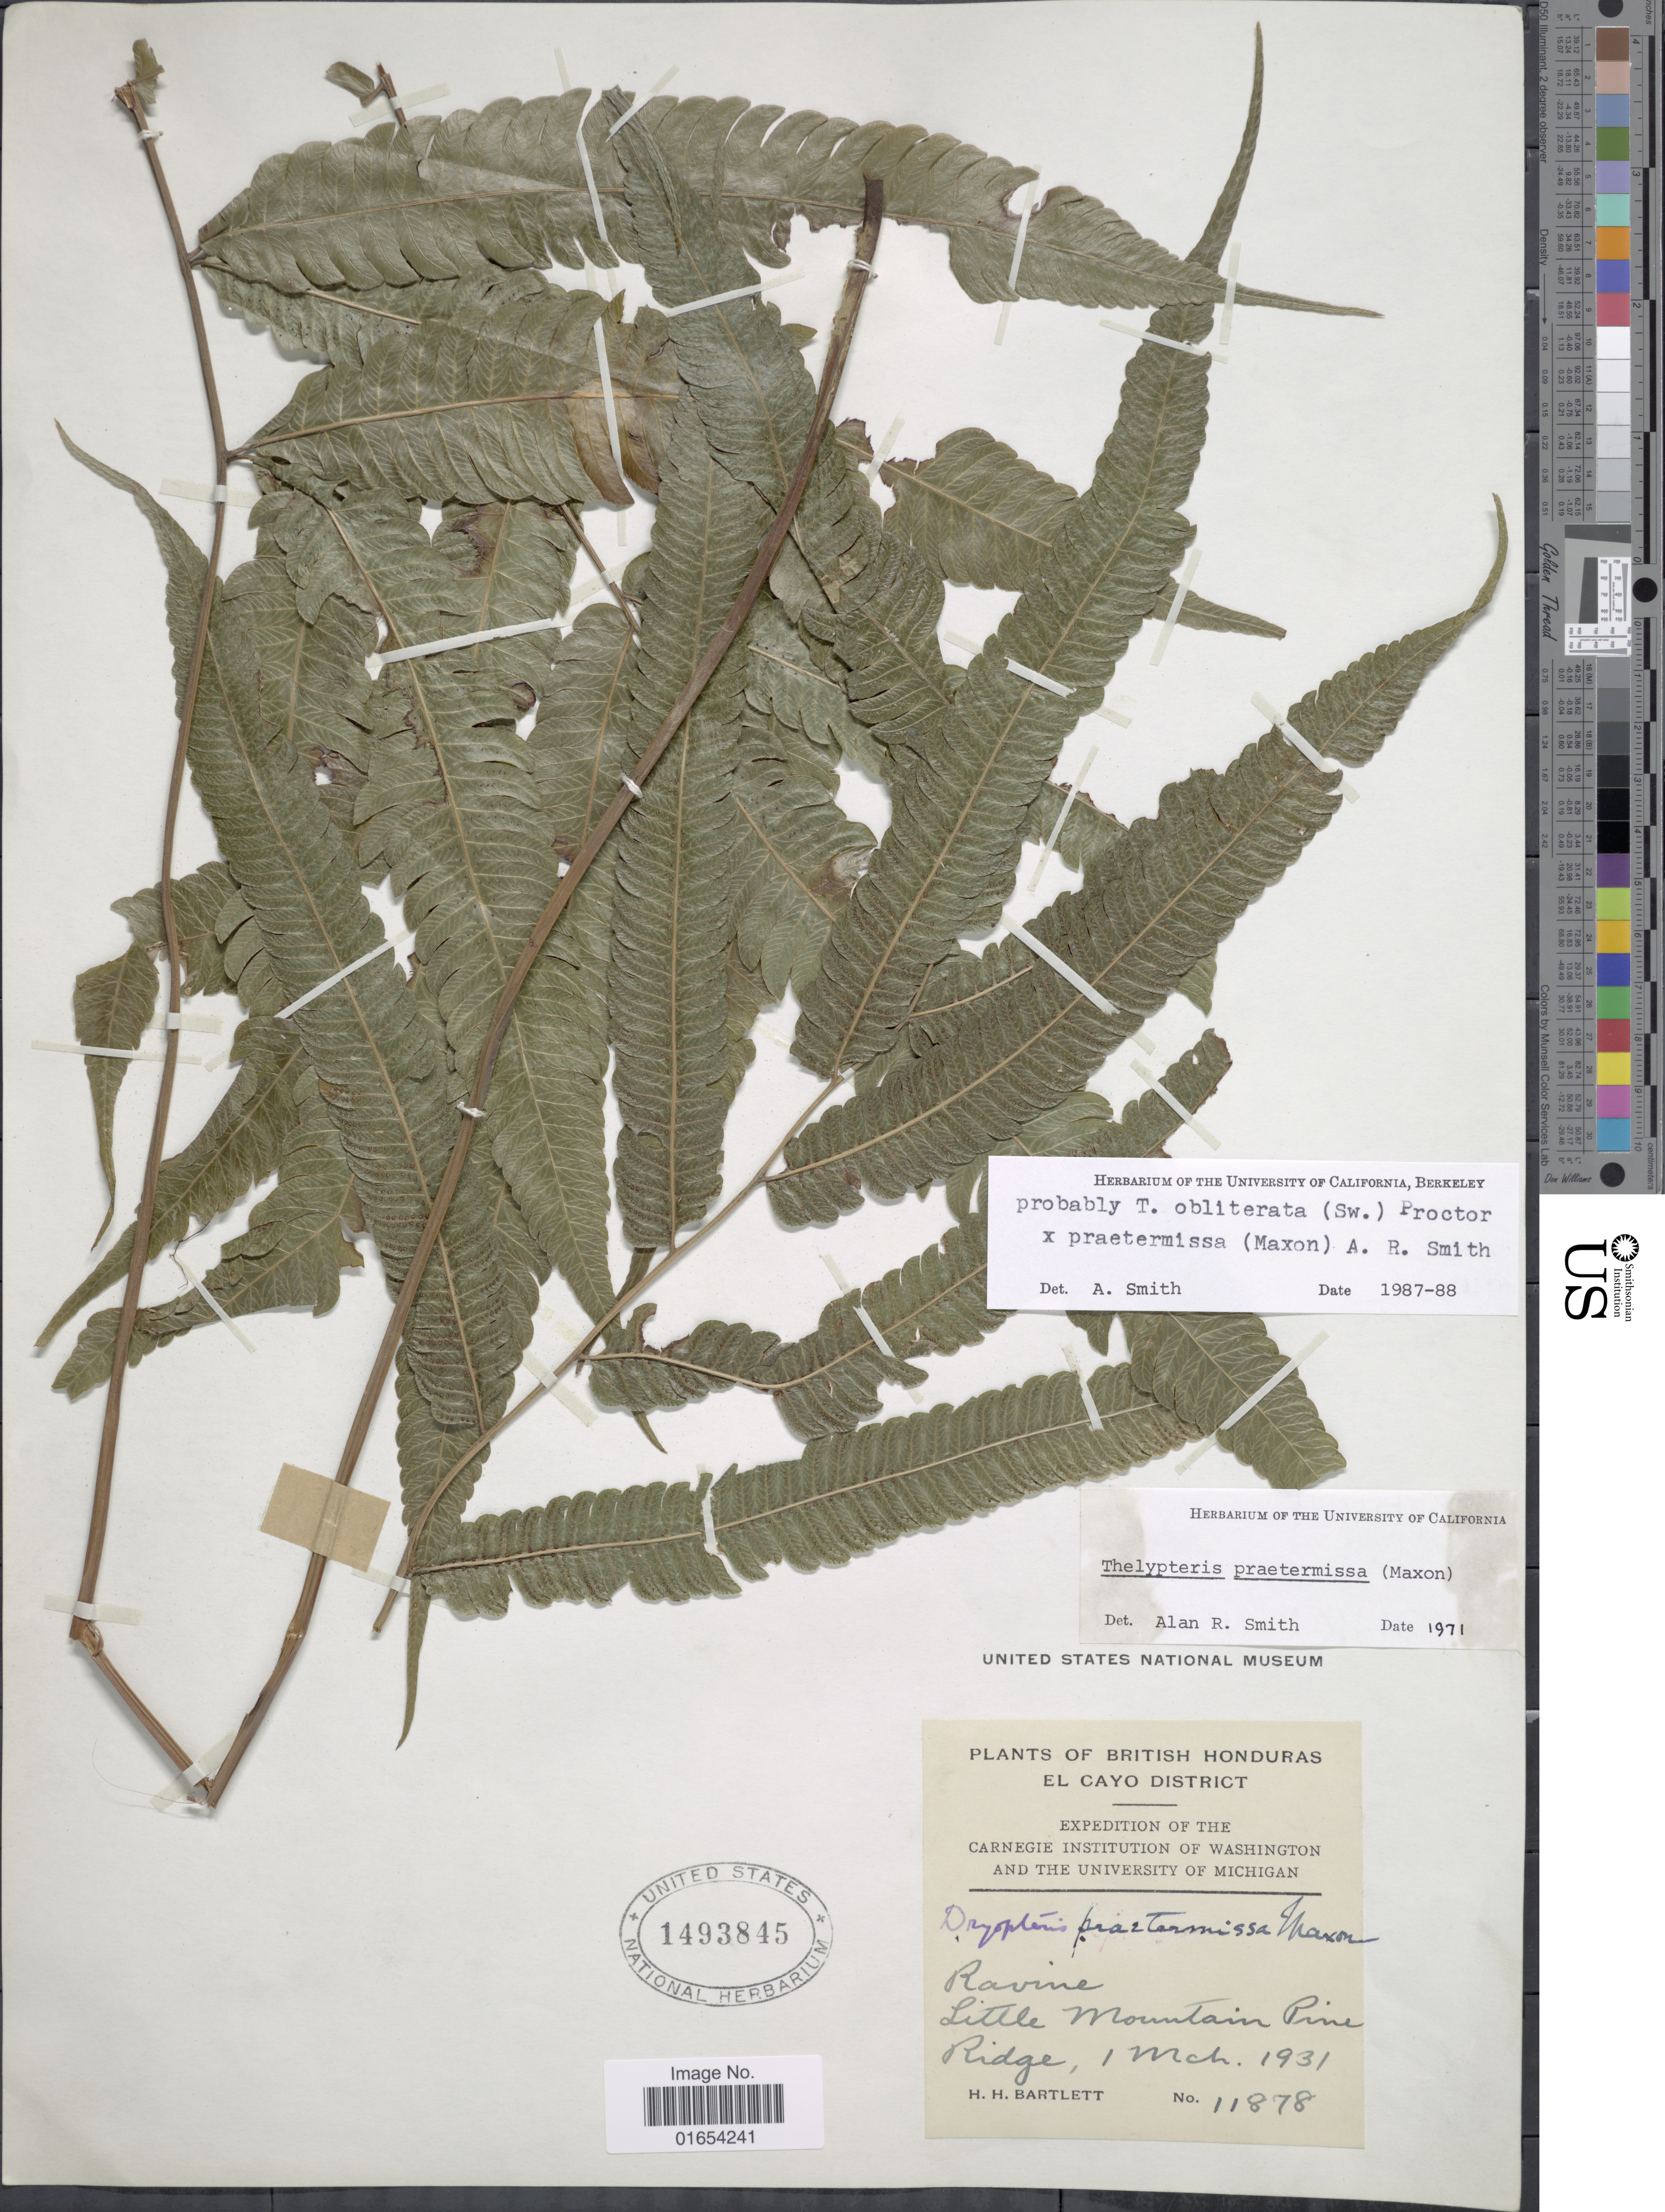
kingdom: Plantae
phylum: Tracheophyta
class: Polypodiopsida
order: Polypodiales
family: Thelypteridaceae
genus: Goniopteris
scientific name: Goniopteris obliterata x G. praetermissa (Maxon) Salino & T.E. Almeida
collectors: H. H. Bartlett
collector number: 11878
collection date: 1931-03-01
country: Belize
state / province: Cayo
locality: British Honduras, El Cayo District, Ravine Little mountain Pine Ridge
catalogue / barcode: US 1493845